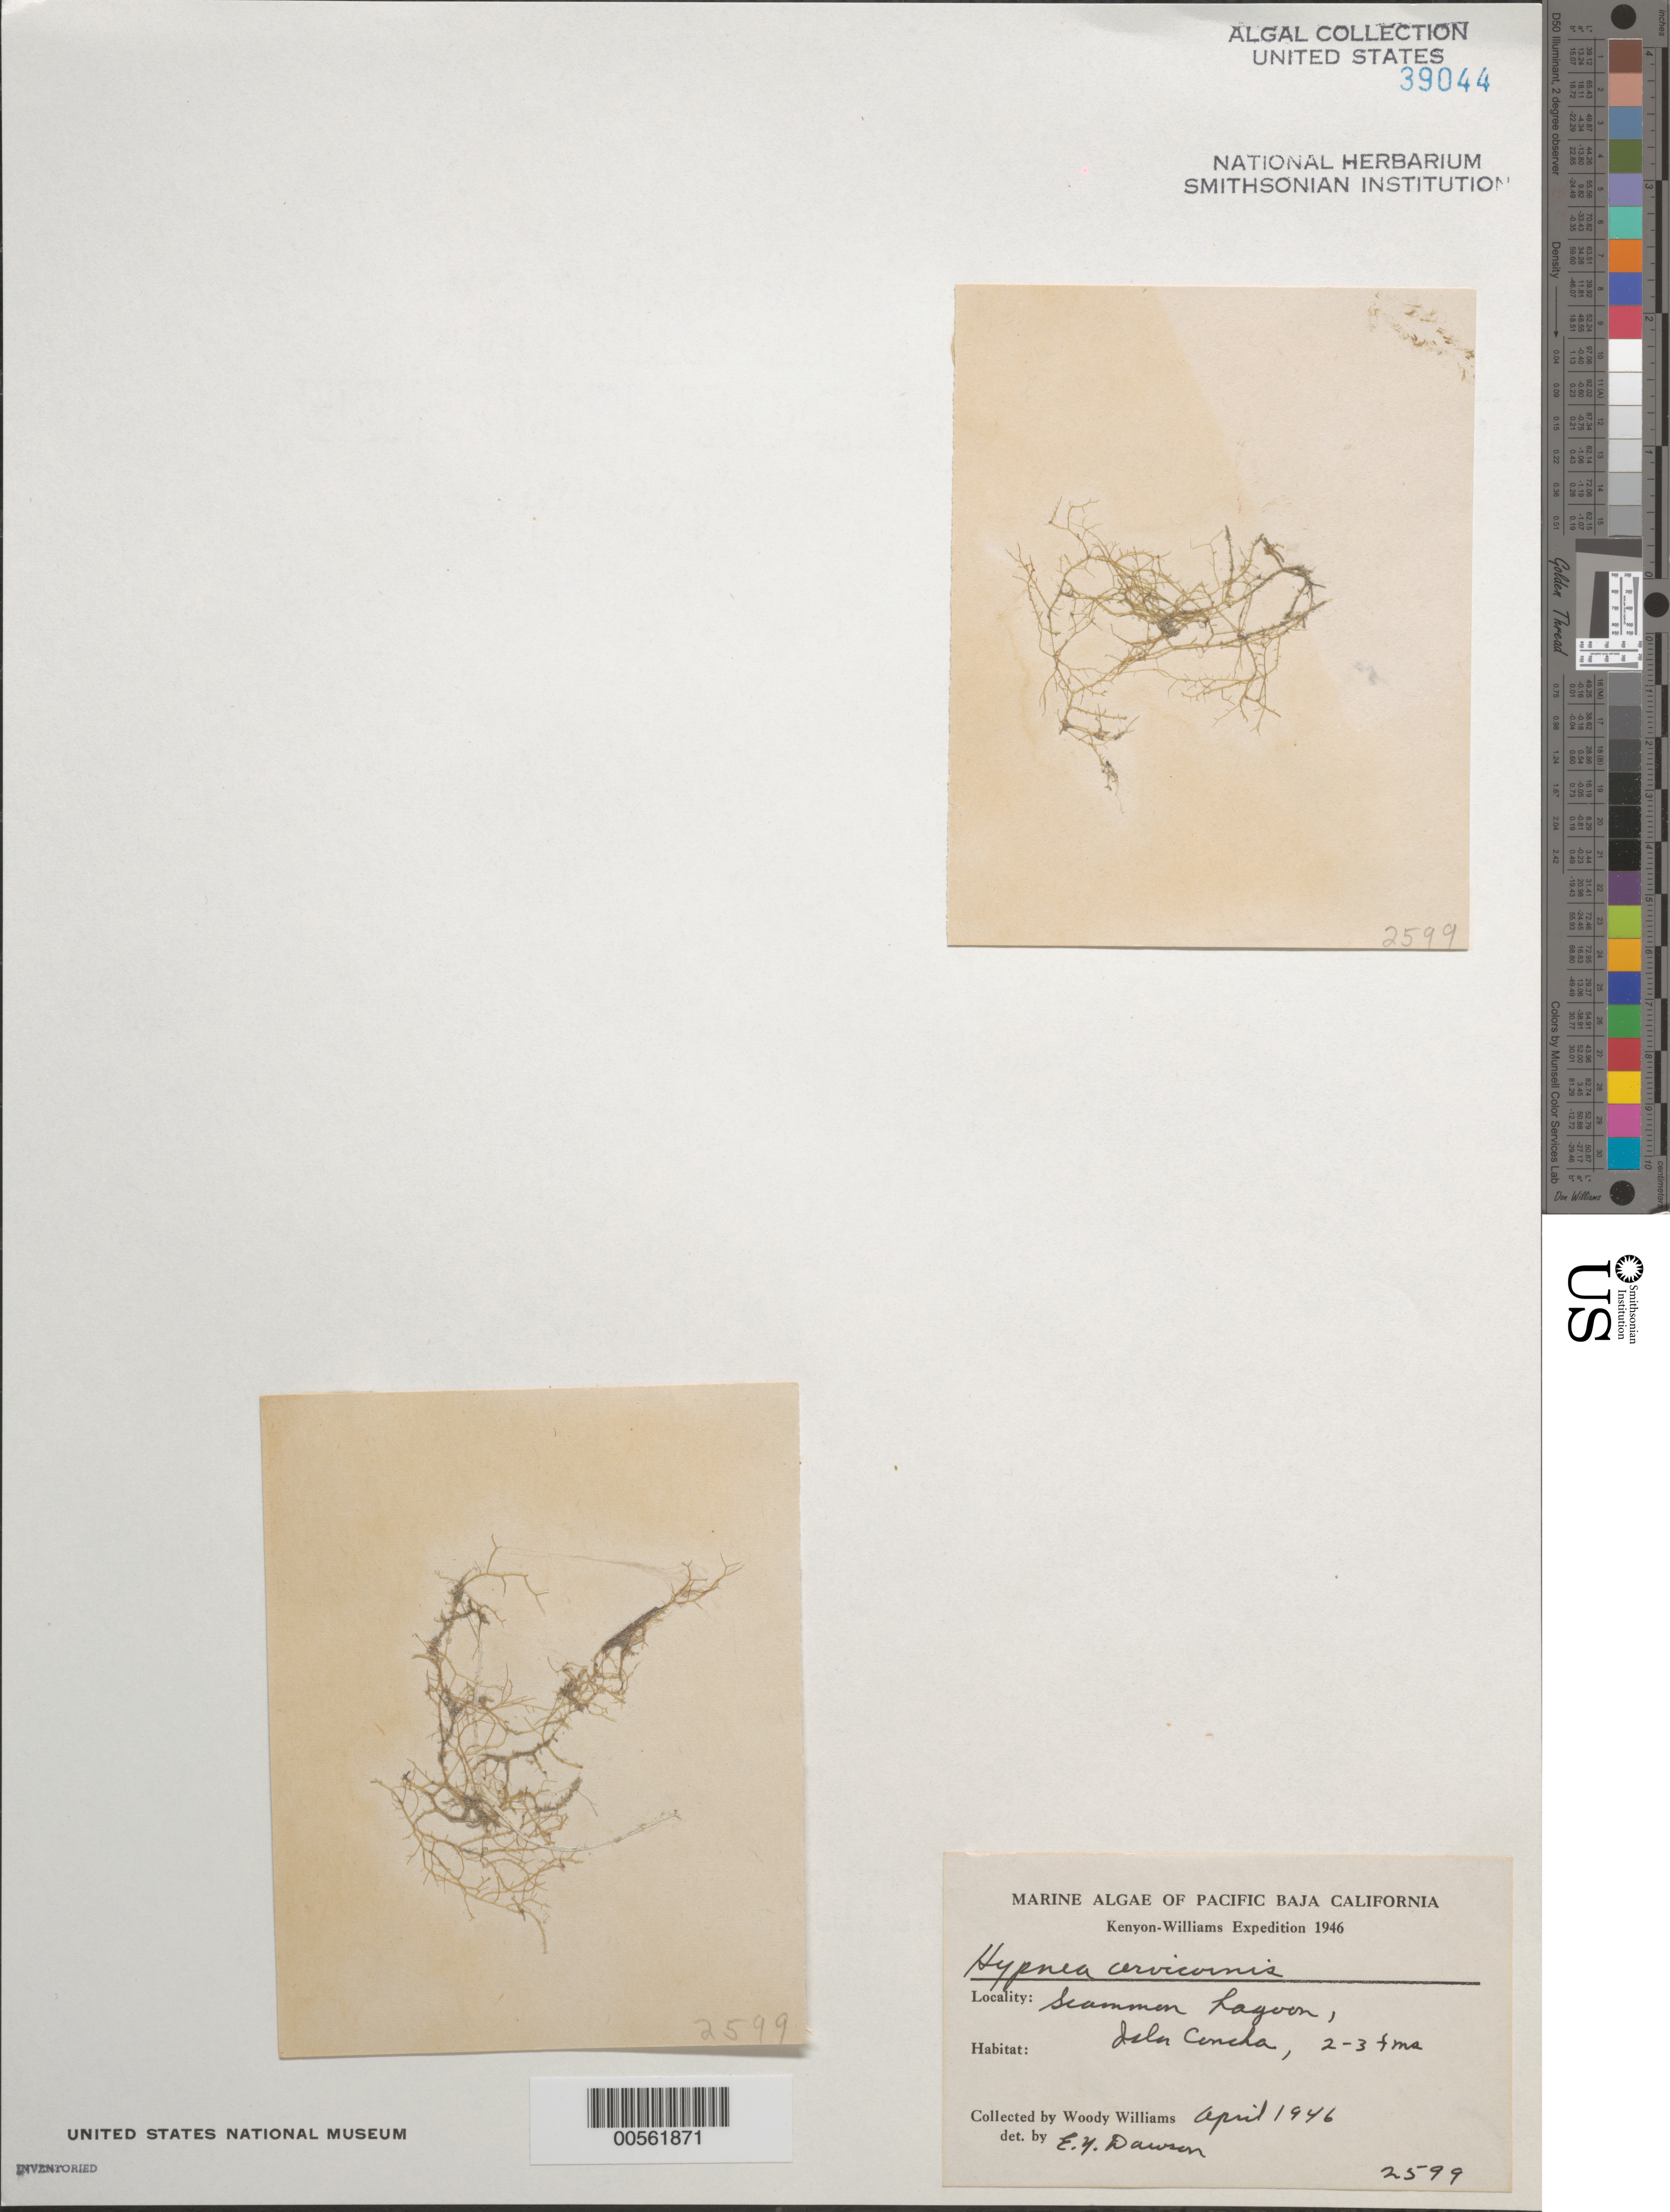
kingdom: Plantae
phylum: Rhodophyta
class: Florideophyceae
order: Gigartinales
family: Cystocloniaceae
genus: Hypnea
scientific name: Hypnea cervicornis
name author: J. Agardh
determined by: Dawson, E. Y.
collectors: W. Williams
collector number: EYD 2599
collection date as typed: Apr 1946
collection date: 1946-04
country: Mexico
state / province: Baja California Sur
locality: Scammon's Lagoon, Isla Concha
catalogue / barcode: US 39044